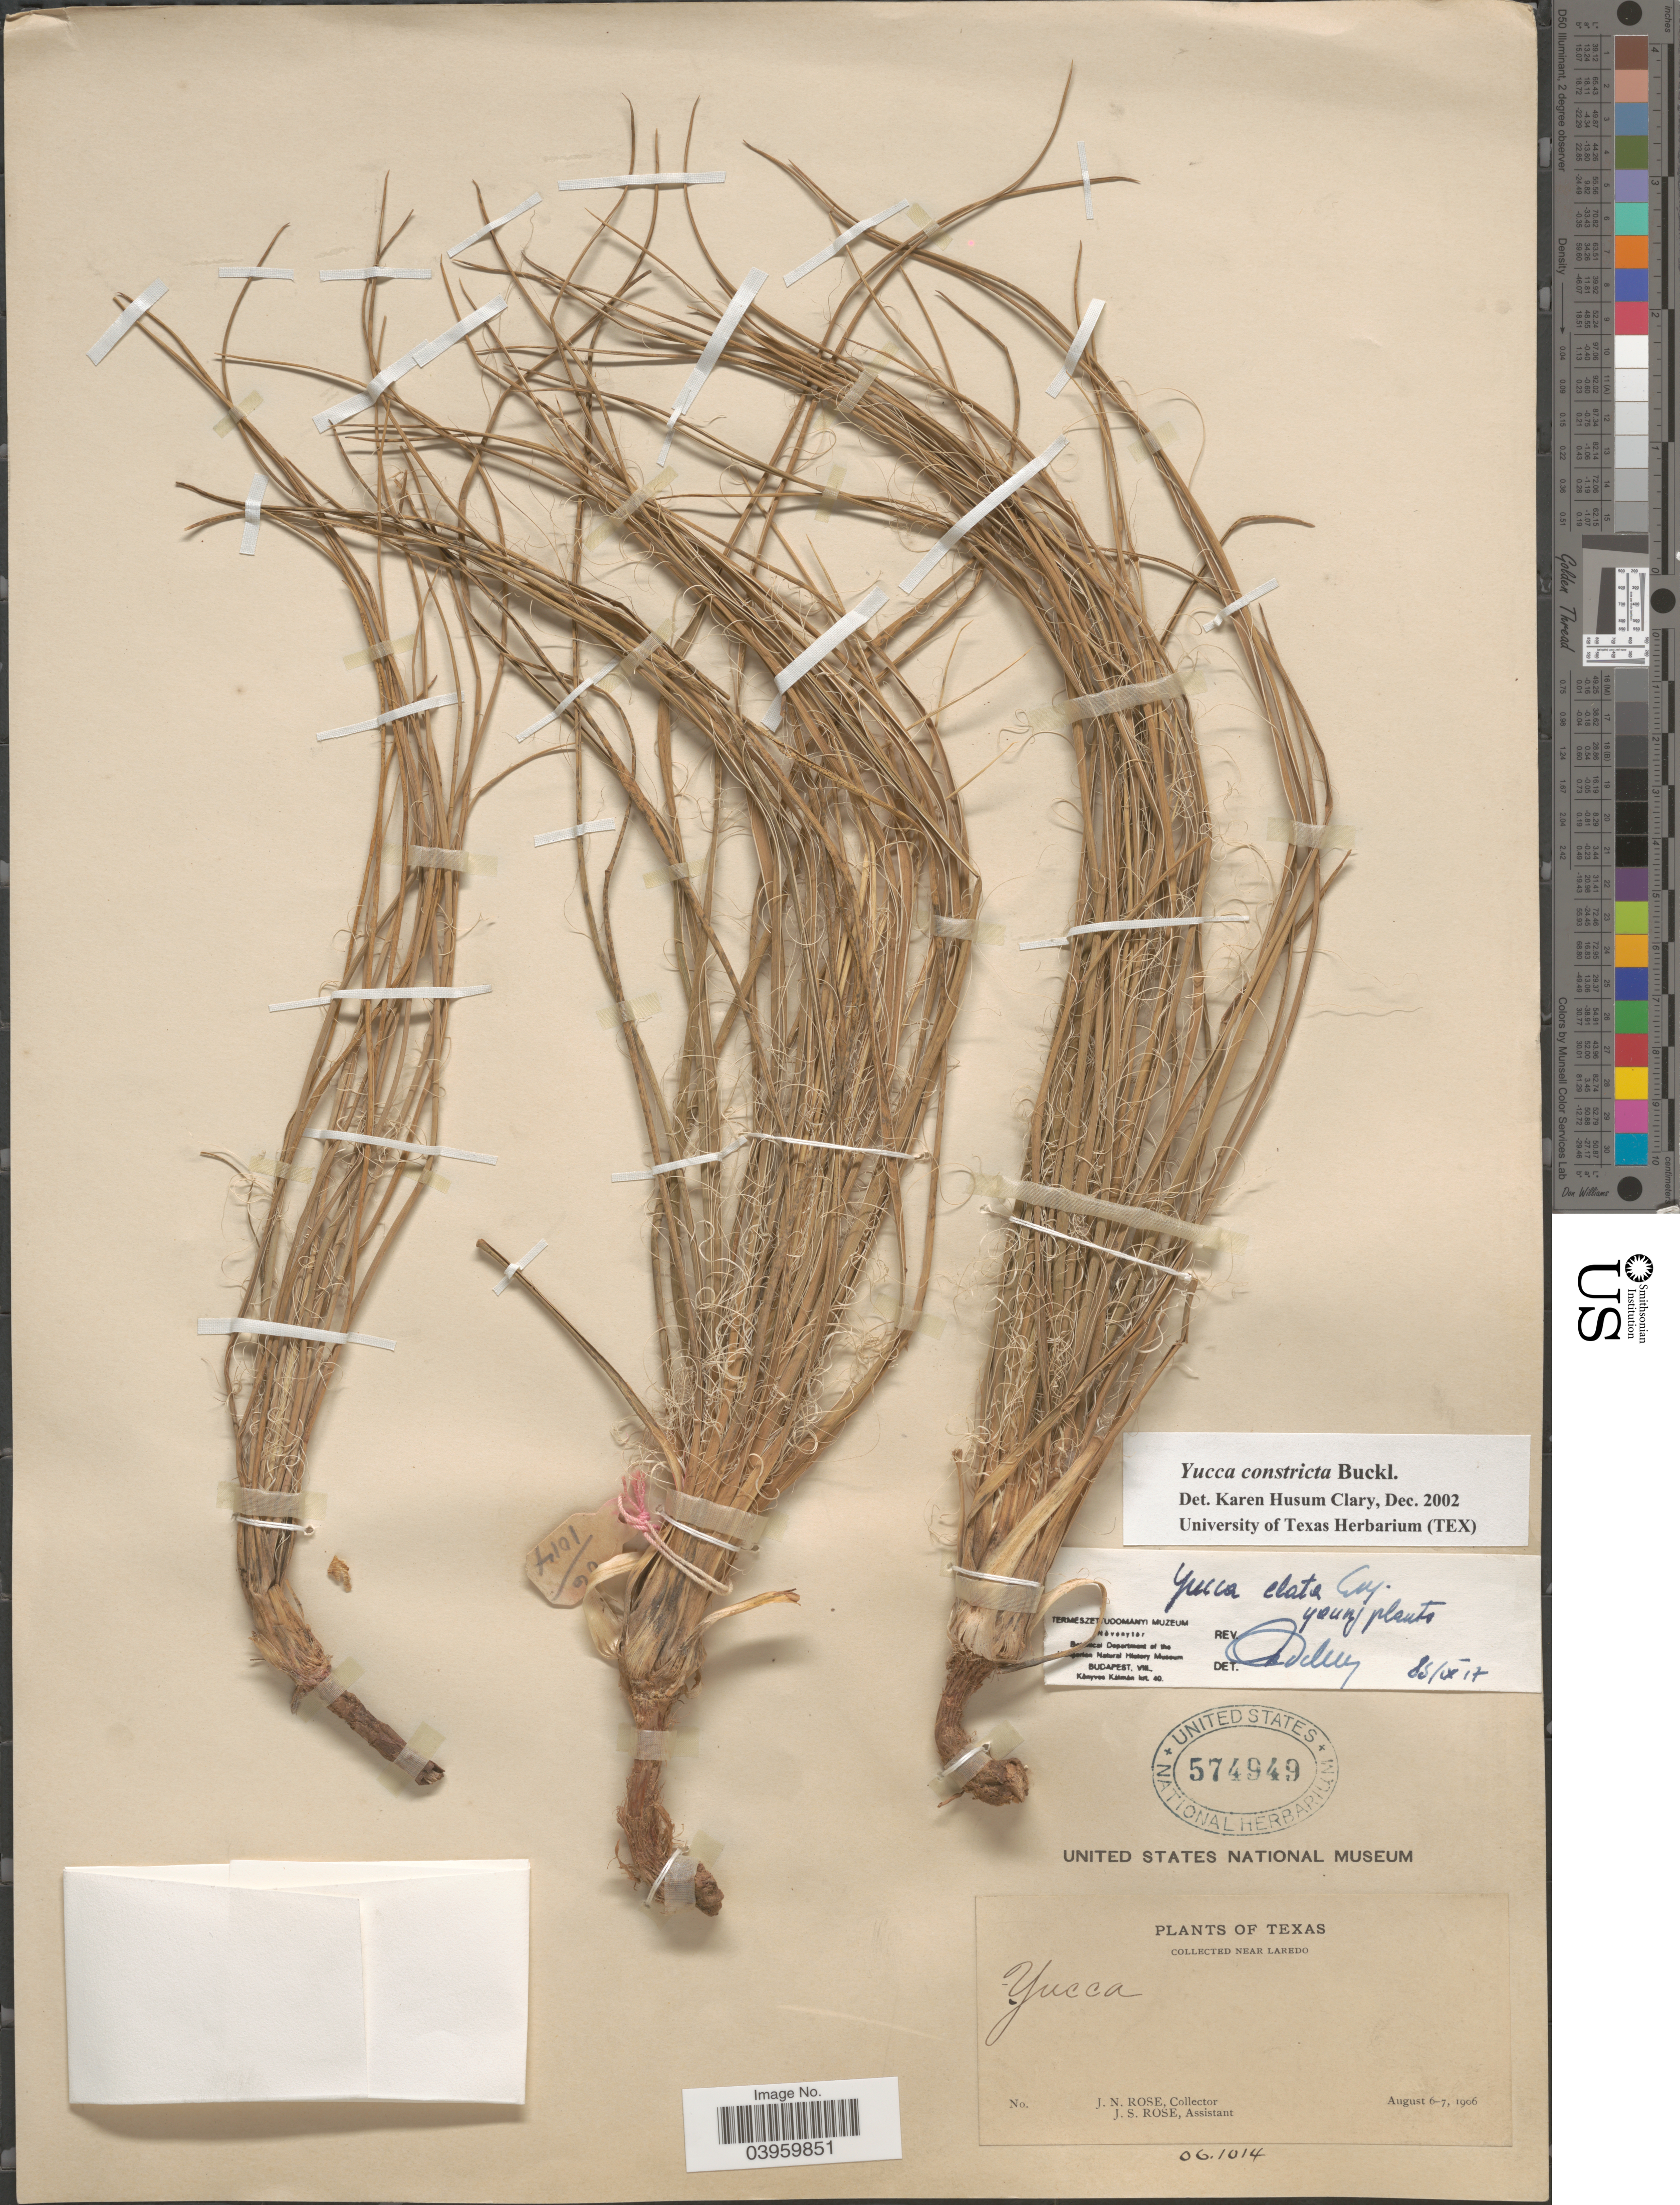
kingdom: Plantae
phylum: Tracheophyta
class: Liliopsida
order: Asparagales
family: Asparagaceae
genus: Yucca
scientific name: Yucca constricta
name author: Buckley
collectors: J. N. Rose & J. S. Rose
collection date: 1906-08-06/1906-08-07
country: United States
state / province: Texas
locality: Near Laredo.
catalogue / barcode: US 574949